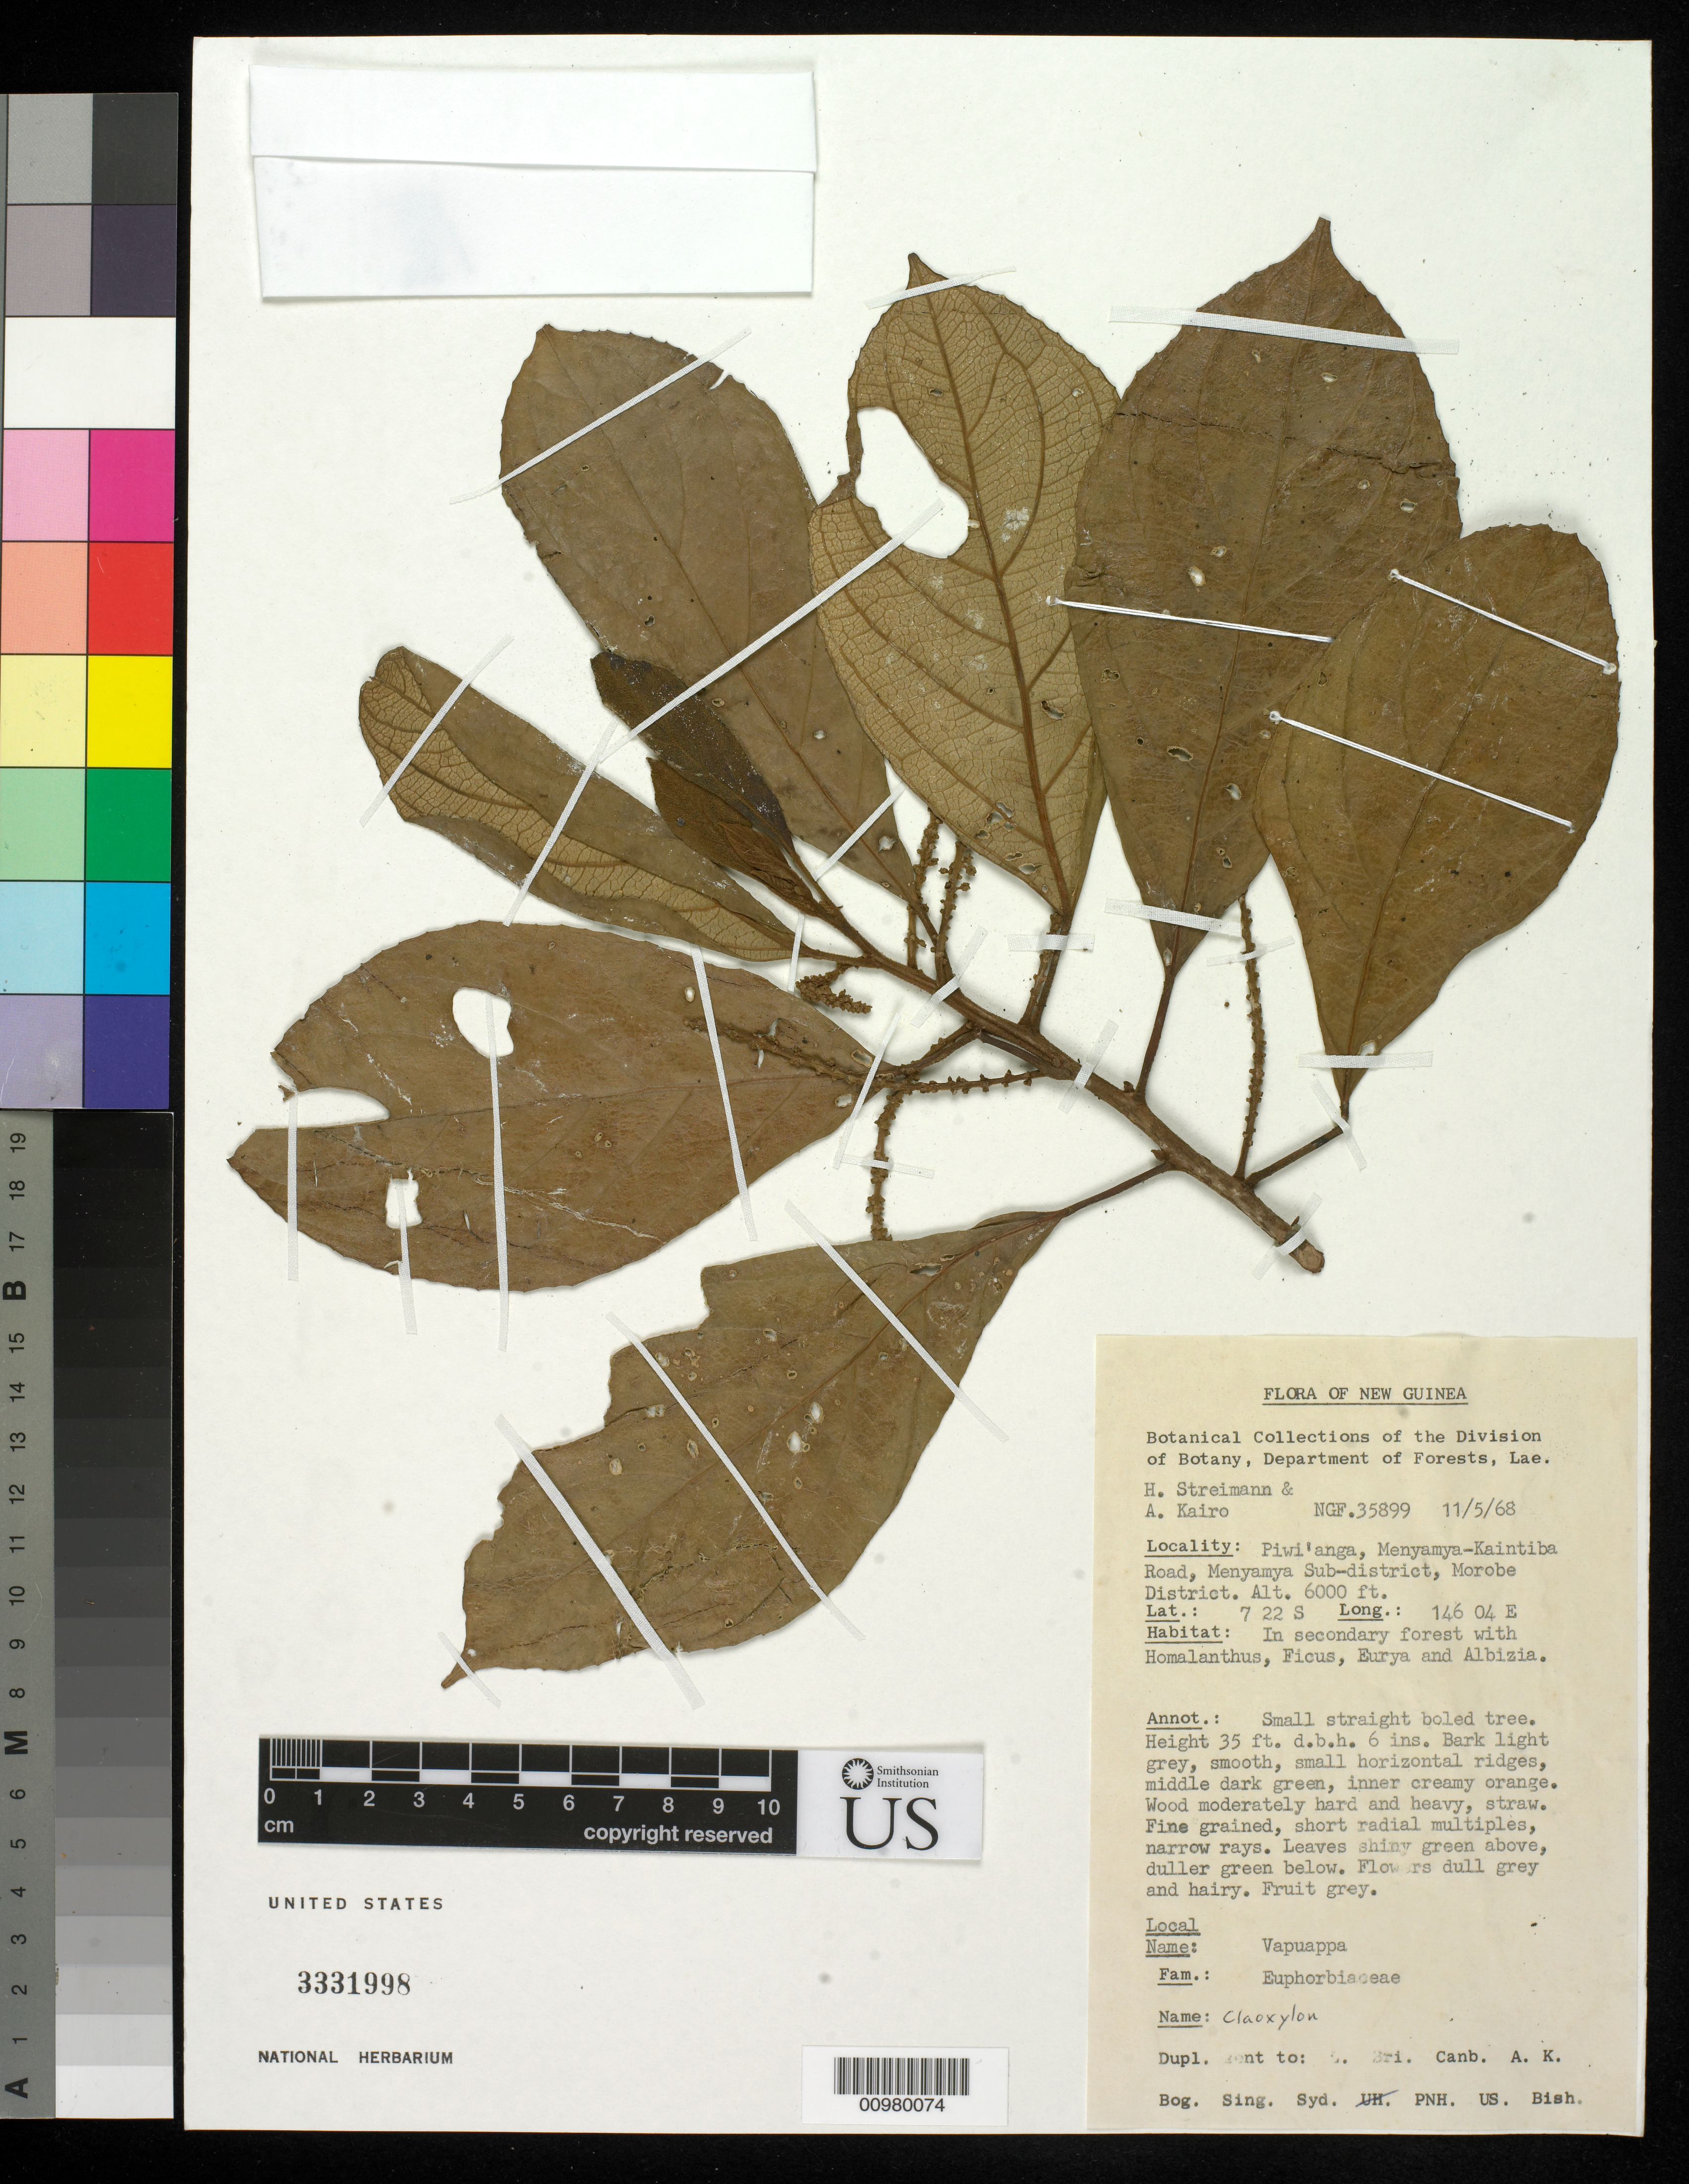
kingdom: Plantae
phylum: Tracheophyta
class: Magnoliopsida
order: Malpighiales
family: Euphorbiaceae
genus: Claoxylon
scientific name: Claoxylon sp.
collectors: H. Streimann & A. Kairo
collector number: NGF 35899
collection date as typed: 11 May 1968 or 05 Nov 1968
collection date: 1968-05-11 or 1968-11-05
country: Papua New Guinea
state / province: Morobe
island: New Guinea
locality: Piwi'anga, Menyama-Kaintiba Road, Menyama subdistrict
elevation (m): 1829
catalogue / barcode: US 3331998